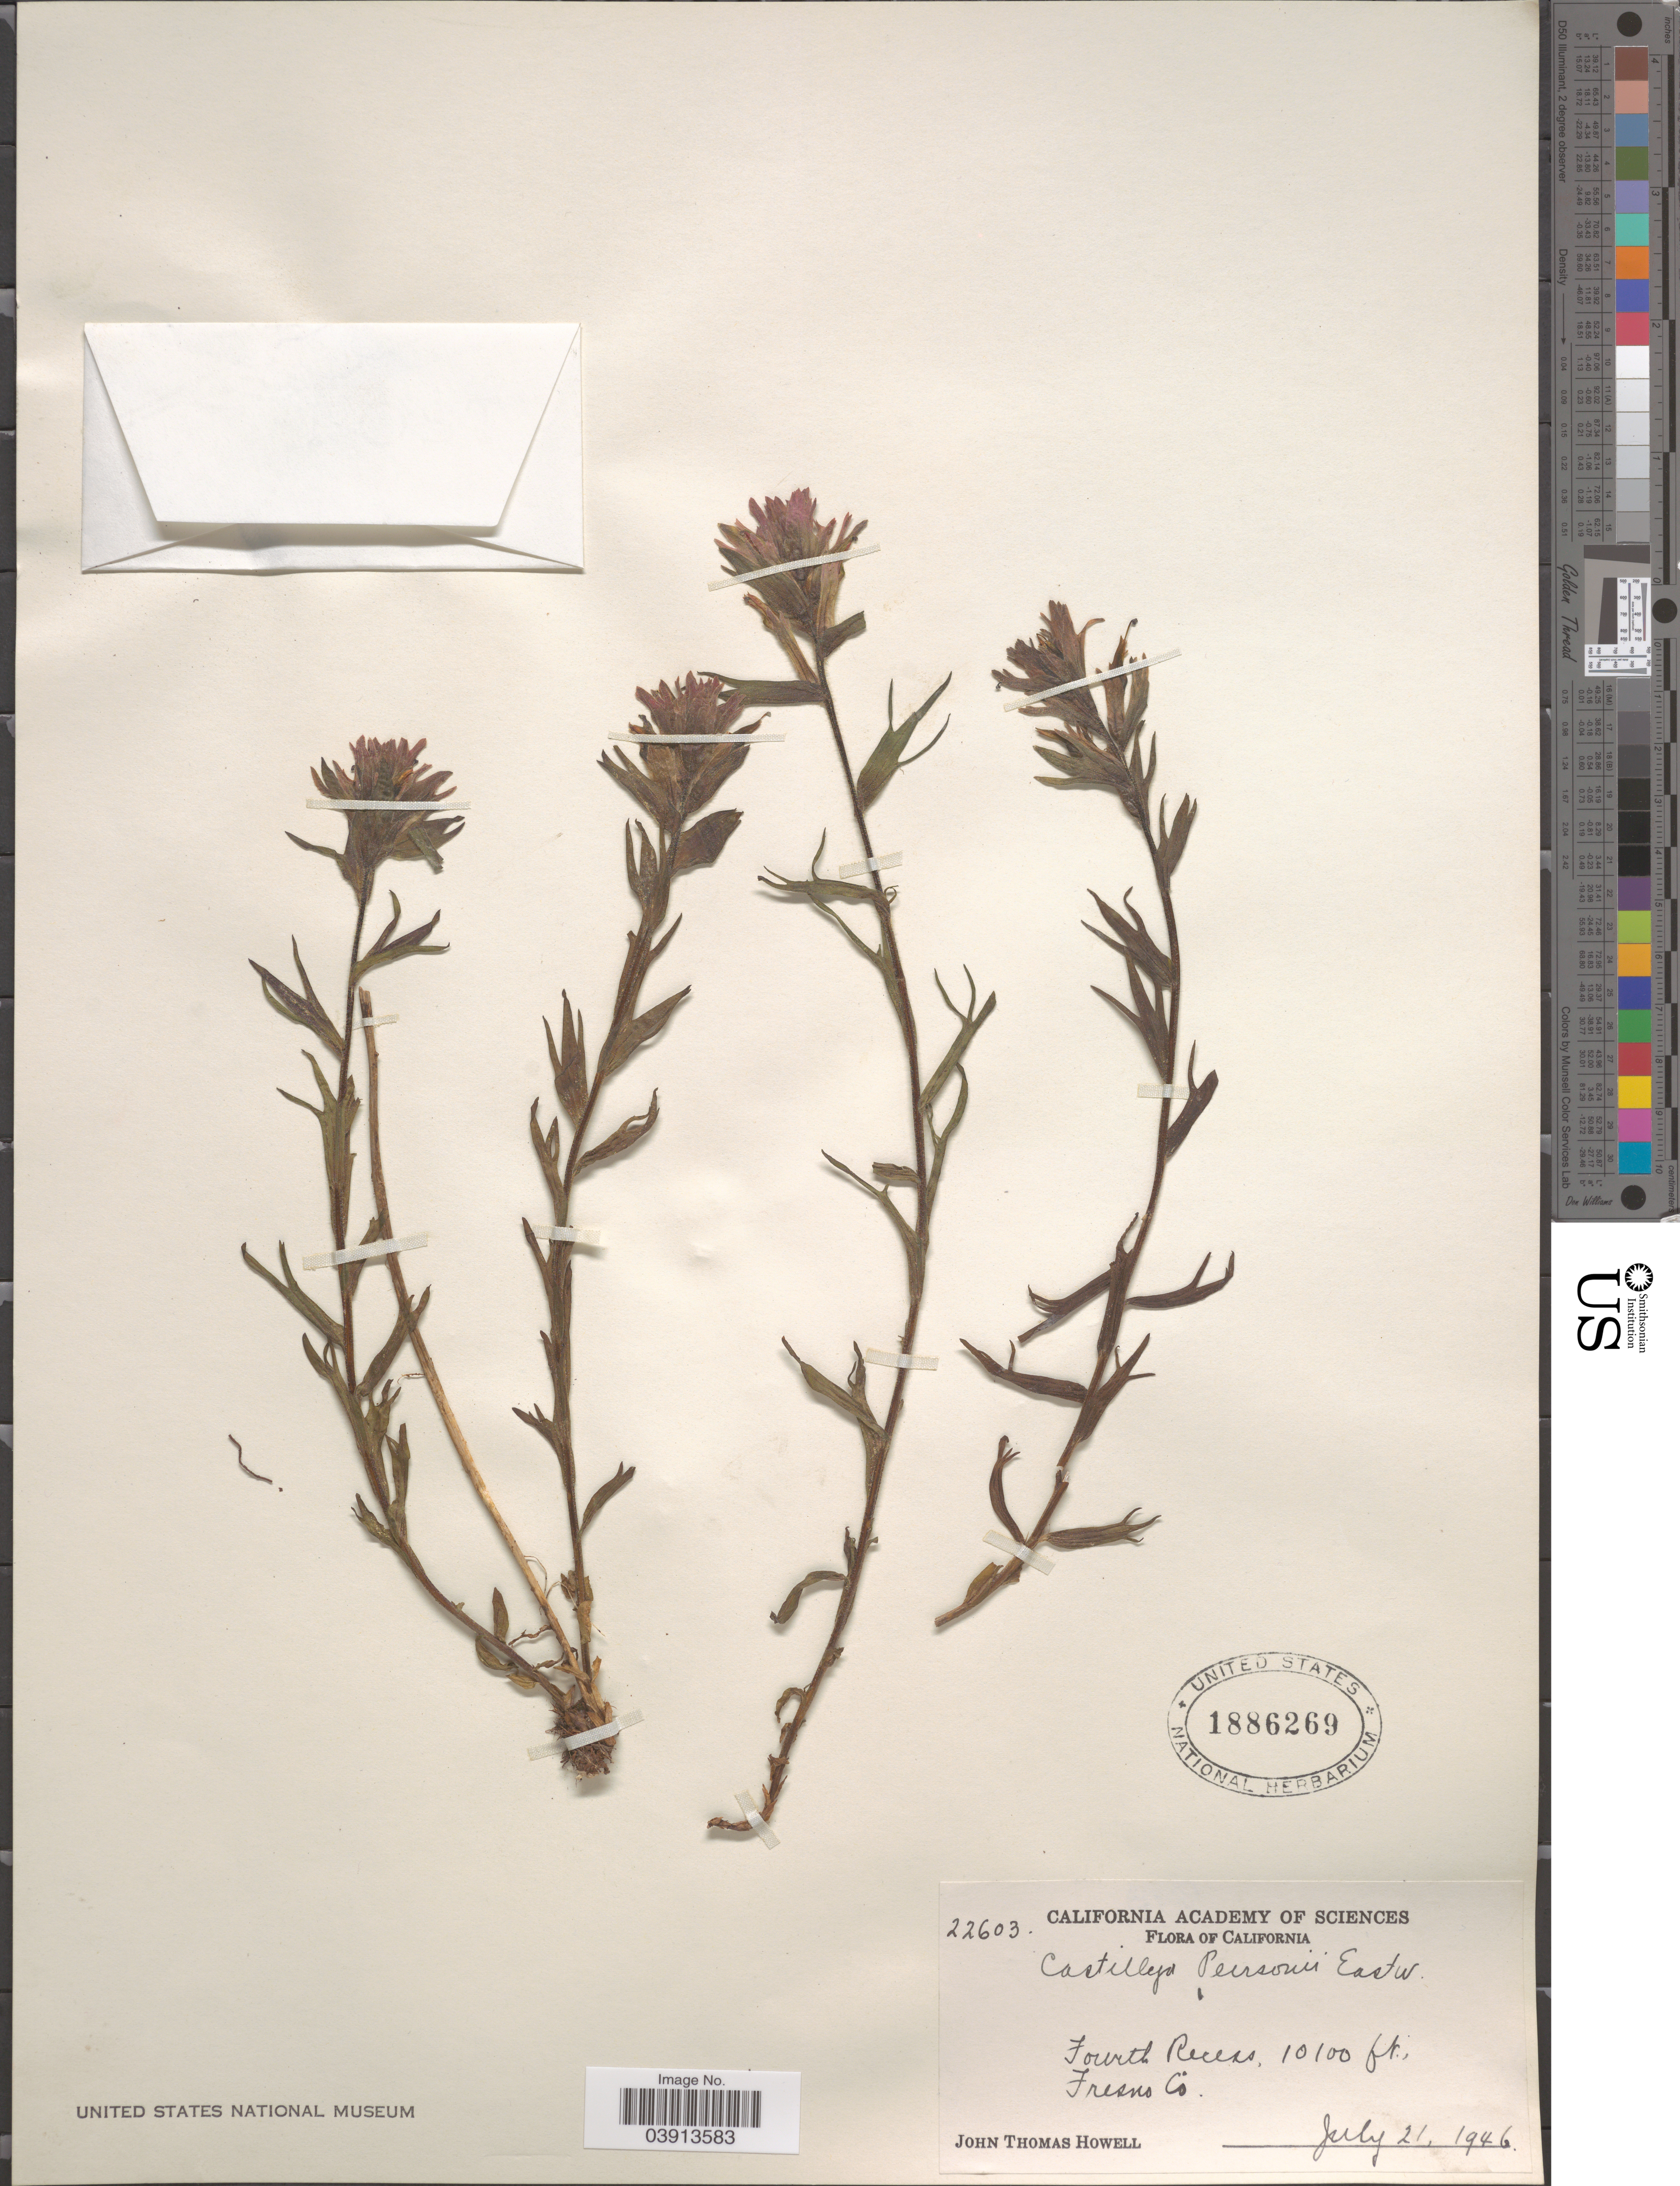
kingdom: Plantae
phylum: Tracheophyta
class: Magnoliopsida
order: Lamiales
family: Orobanchaceae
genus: Castilleja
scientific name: Castilleja peirsonii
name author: Eastw.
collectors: J. T. Howell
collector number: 22603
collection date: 1946-07-21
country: United States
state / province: California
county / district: Fresno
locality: Fourth Recess. Fresno Co.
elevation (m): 3078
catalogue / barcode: US 1886269